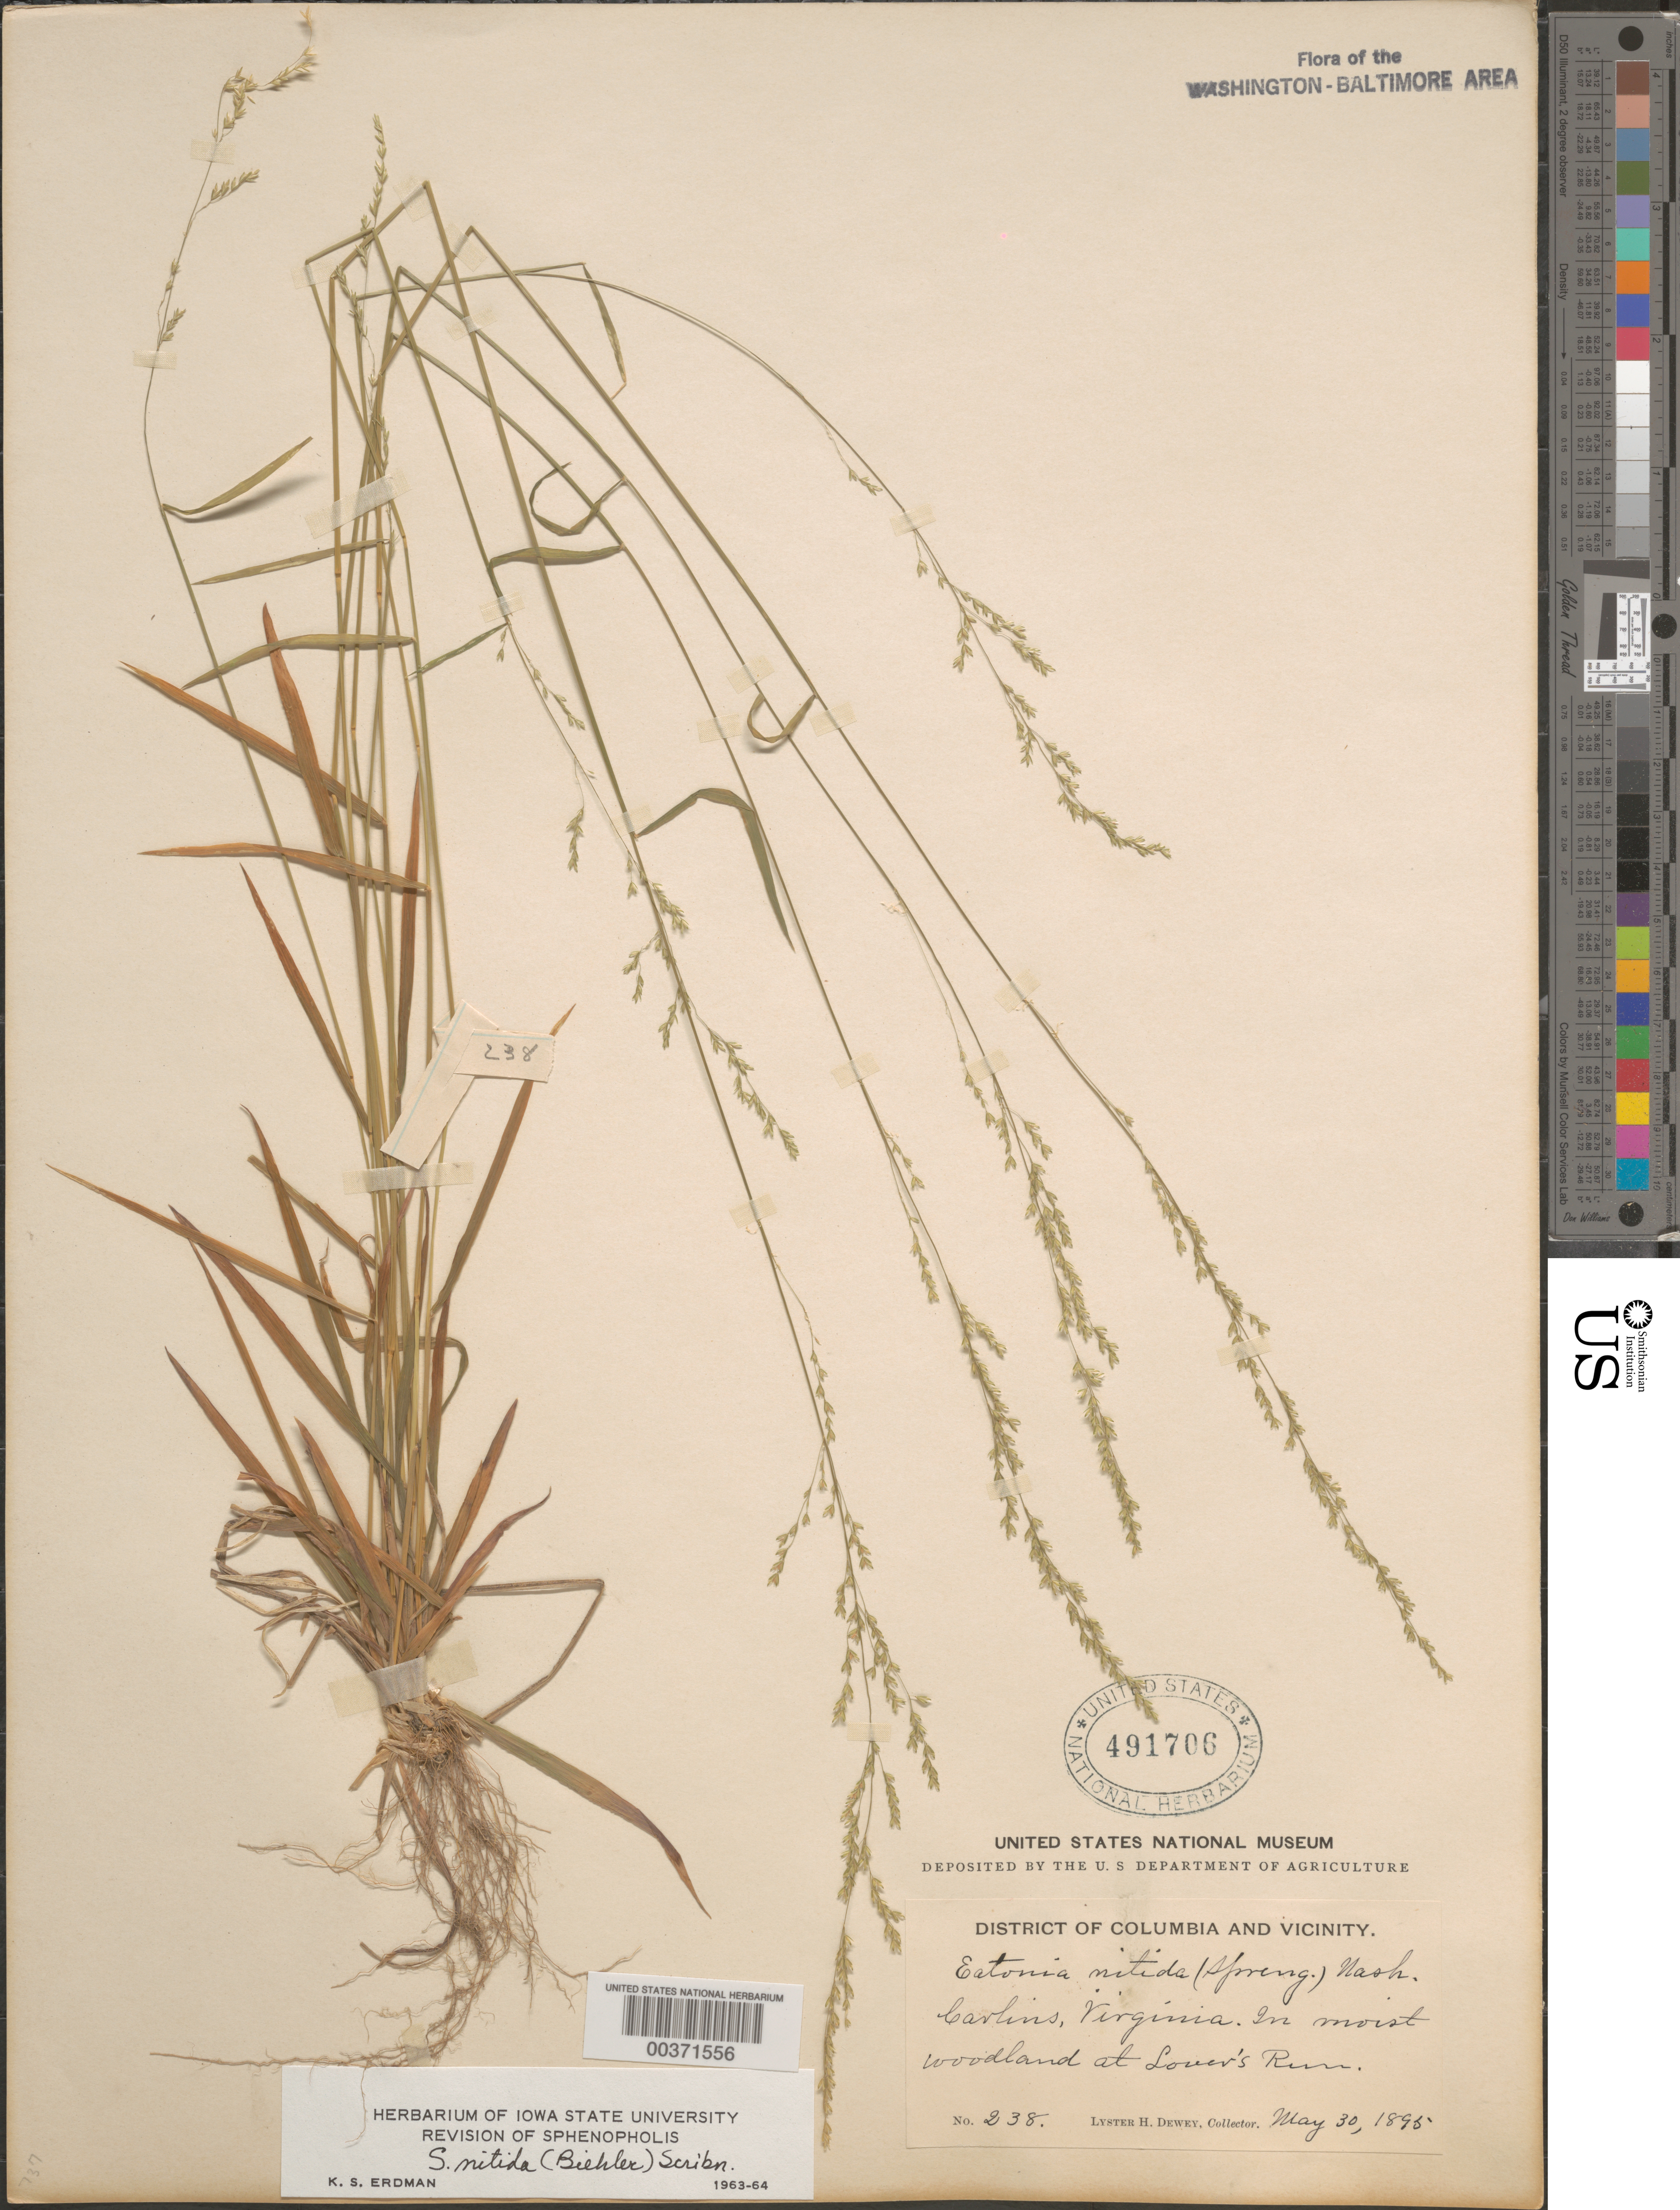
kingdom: Plantae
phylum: Tracheophyta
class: Liliopsida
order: Poales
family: Poaceae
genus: Sphenopholis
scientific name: Sphenopholis nitida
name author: (Biehler) Scribn.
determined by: Erdman, K. S.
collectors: L. H. Dewey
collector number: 238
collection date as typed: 30 May 1890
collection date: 1890-05-30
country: United States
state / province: Virginia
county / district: Arlington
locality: Lovers Run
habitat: Moist woodland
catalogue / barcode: US 491706